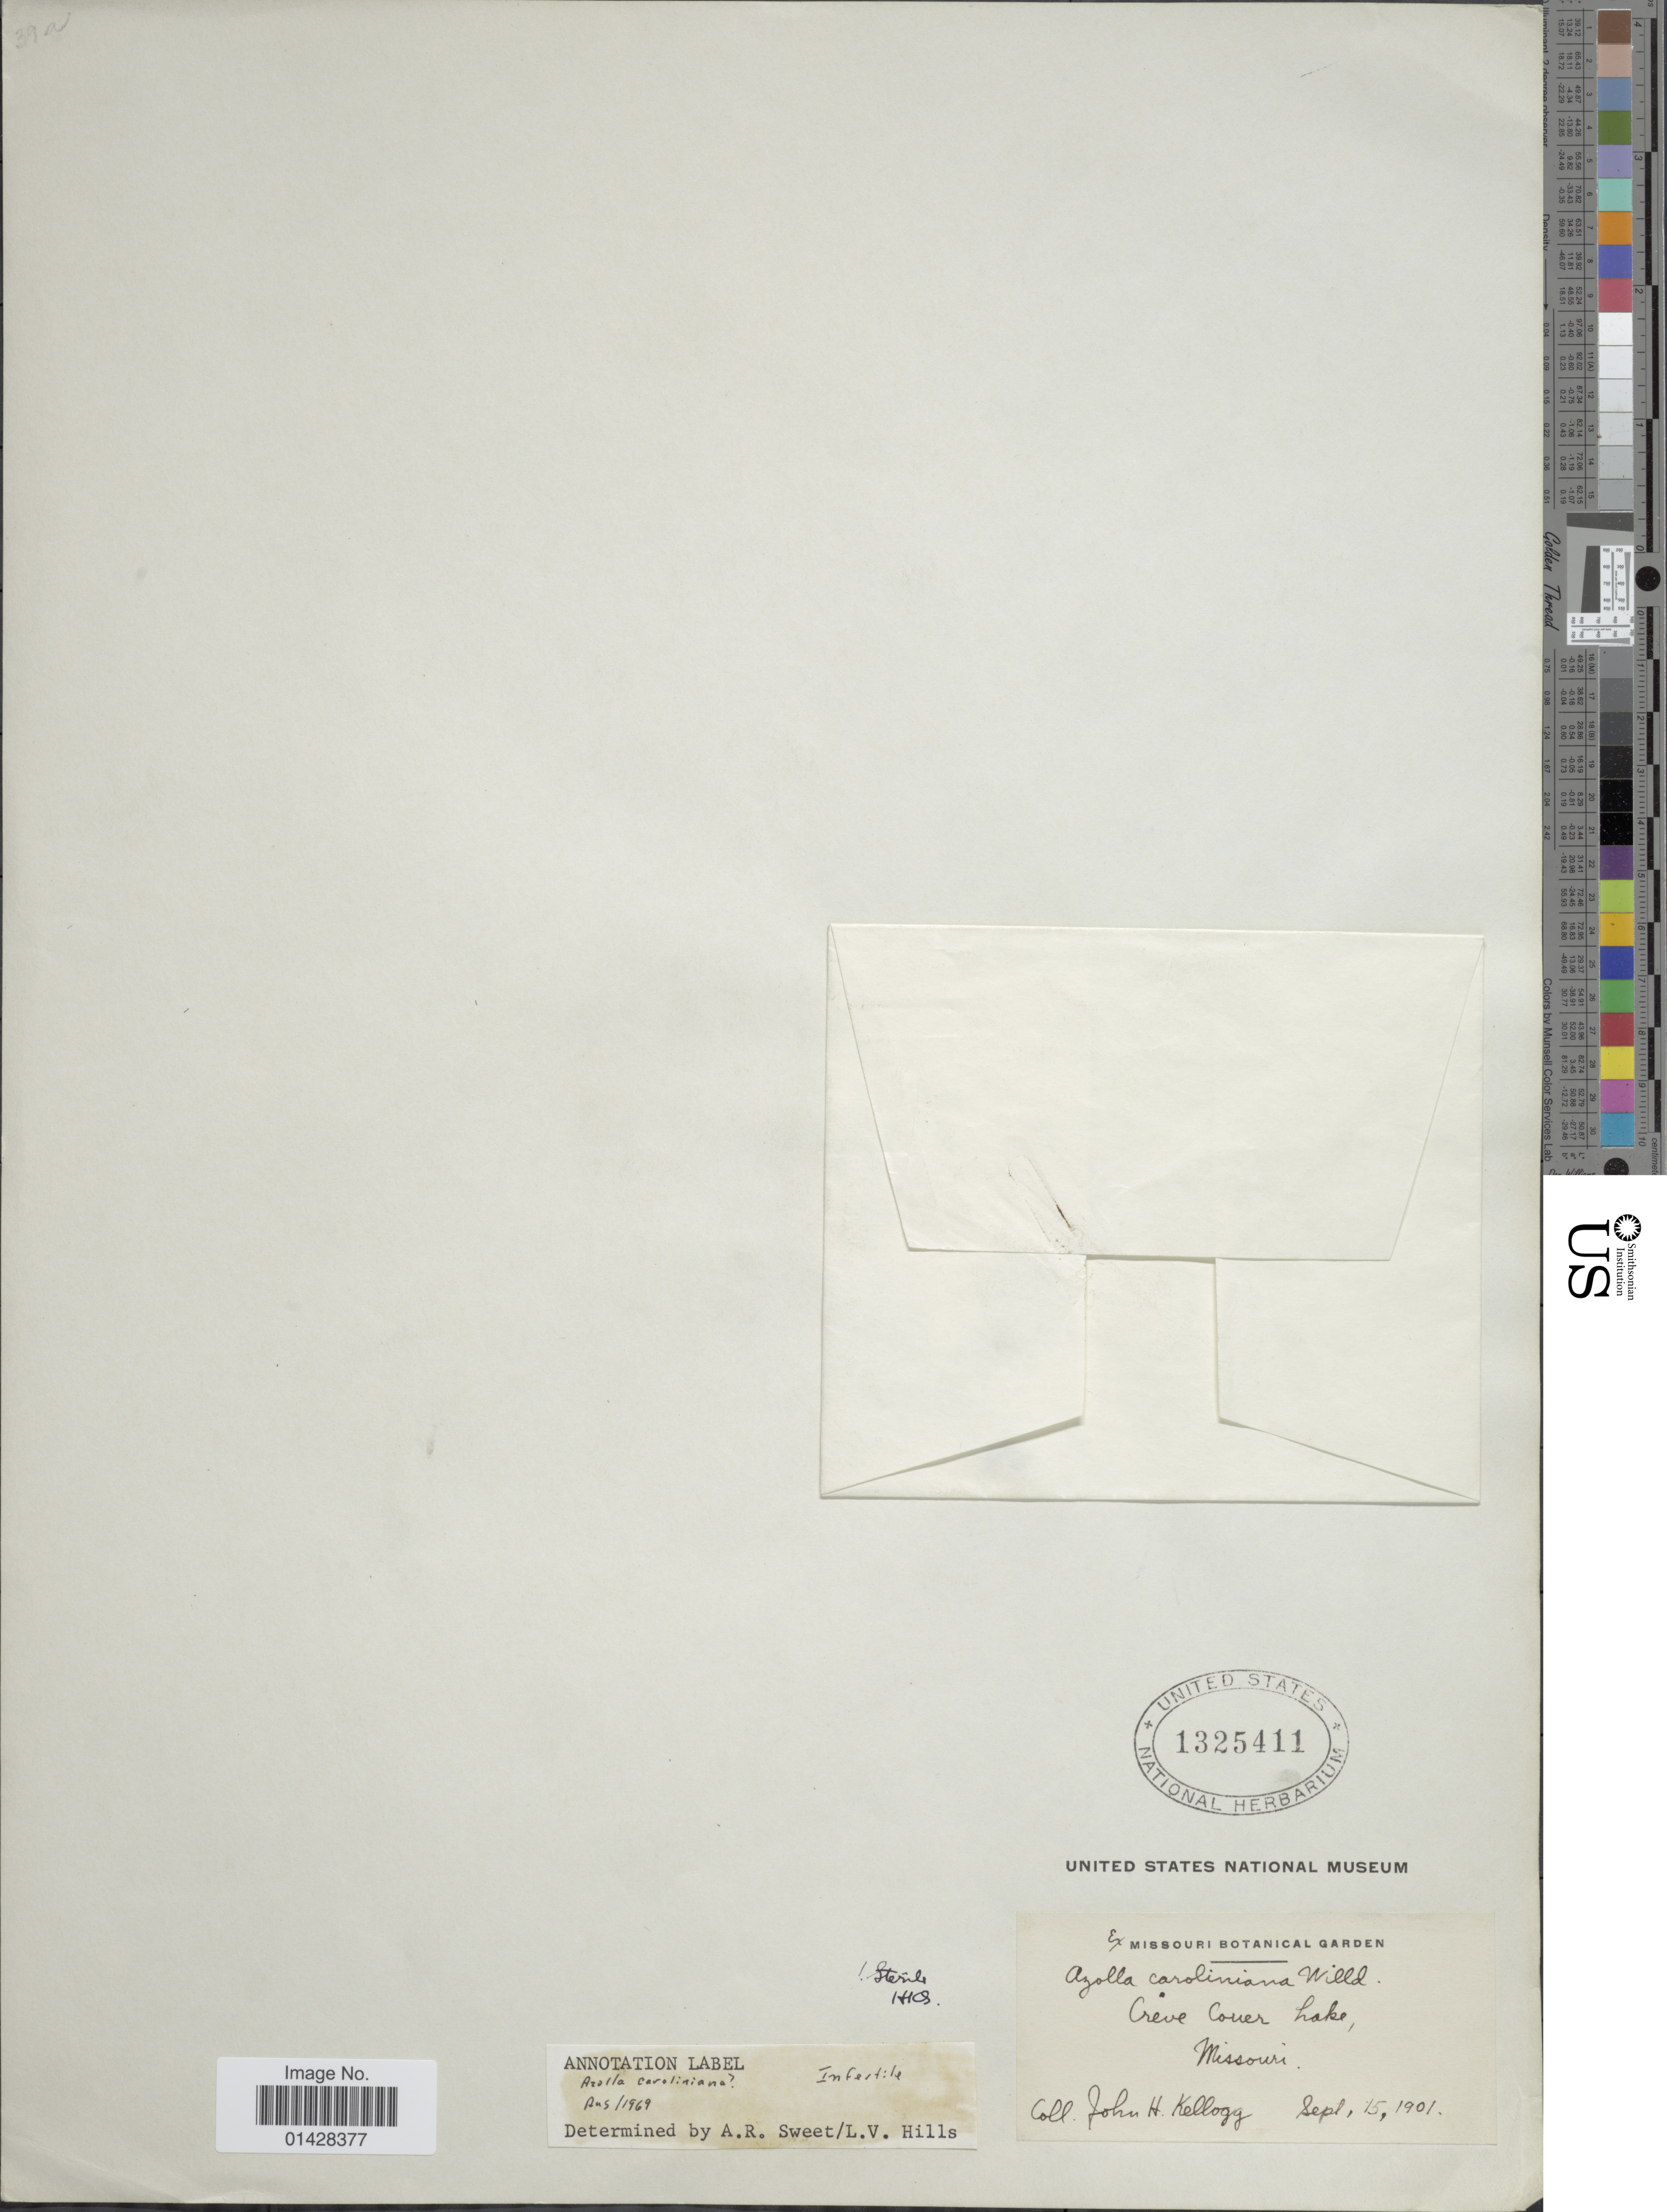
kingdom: Plantae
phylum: Tracheophyta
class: Polypodiopsida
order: Salviniales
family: Salviniaceae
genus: Azolla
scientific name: Azolla caroliniana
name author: Willd.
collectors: J. H. Kellogg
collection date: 1901-09-15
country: United States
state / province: Missouri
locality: Creve Couer Lake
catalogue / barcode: US 1325411